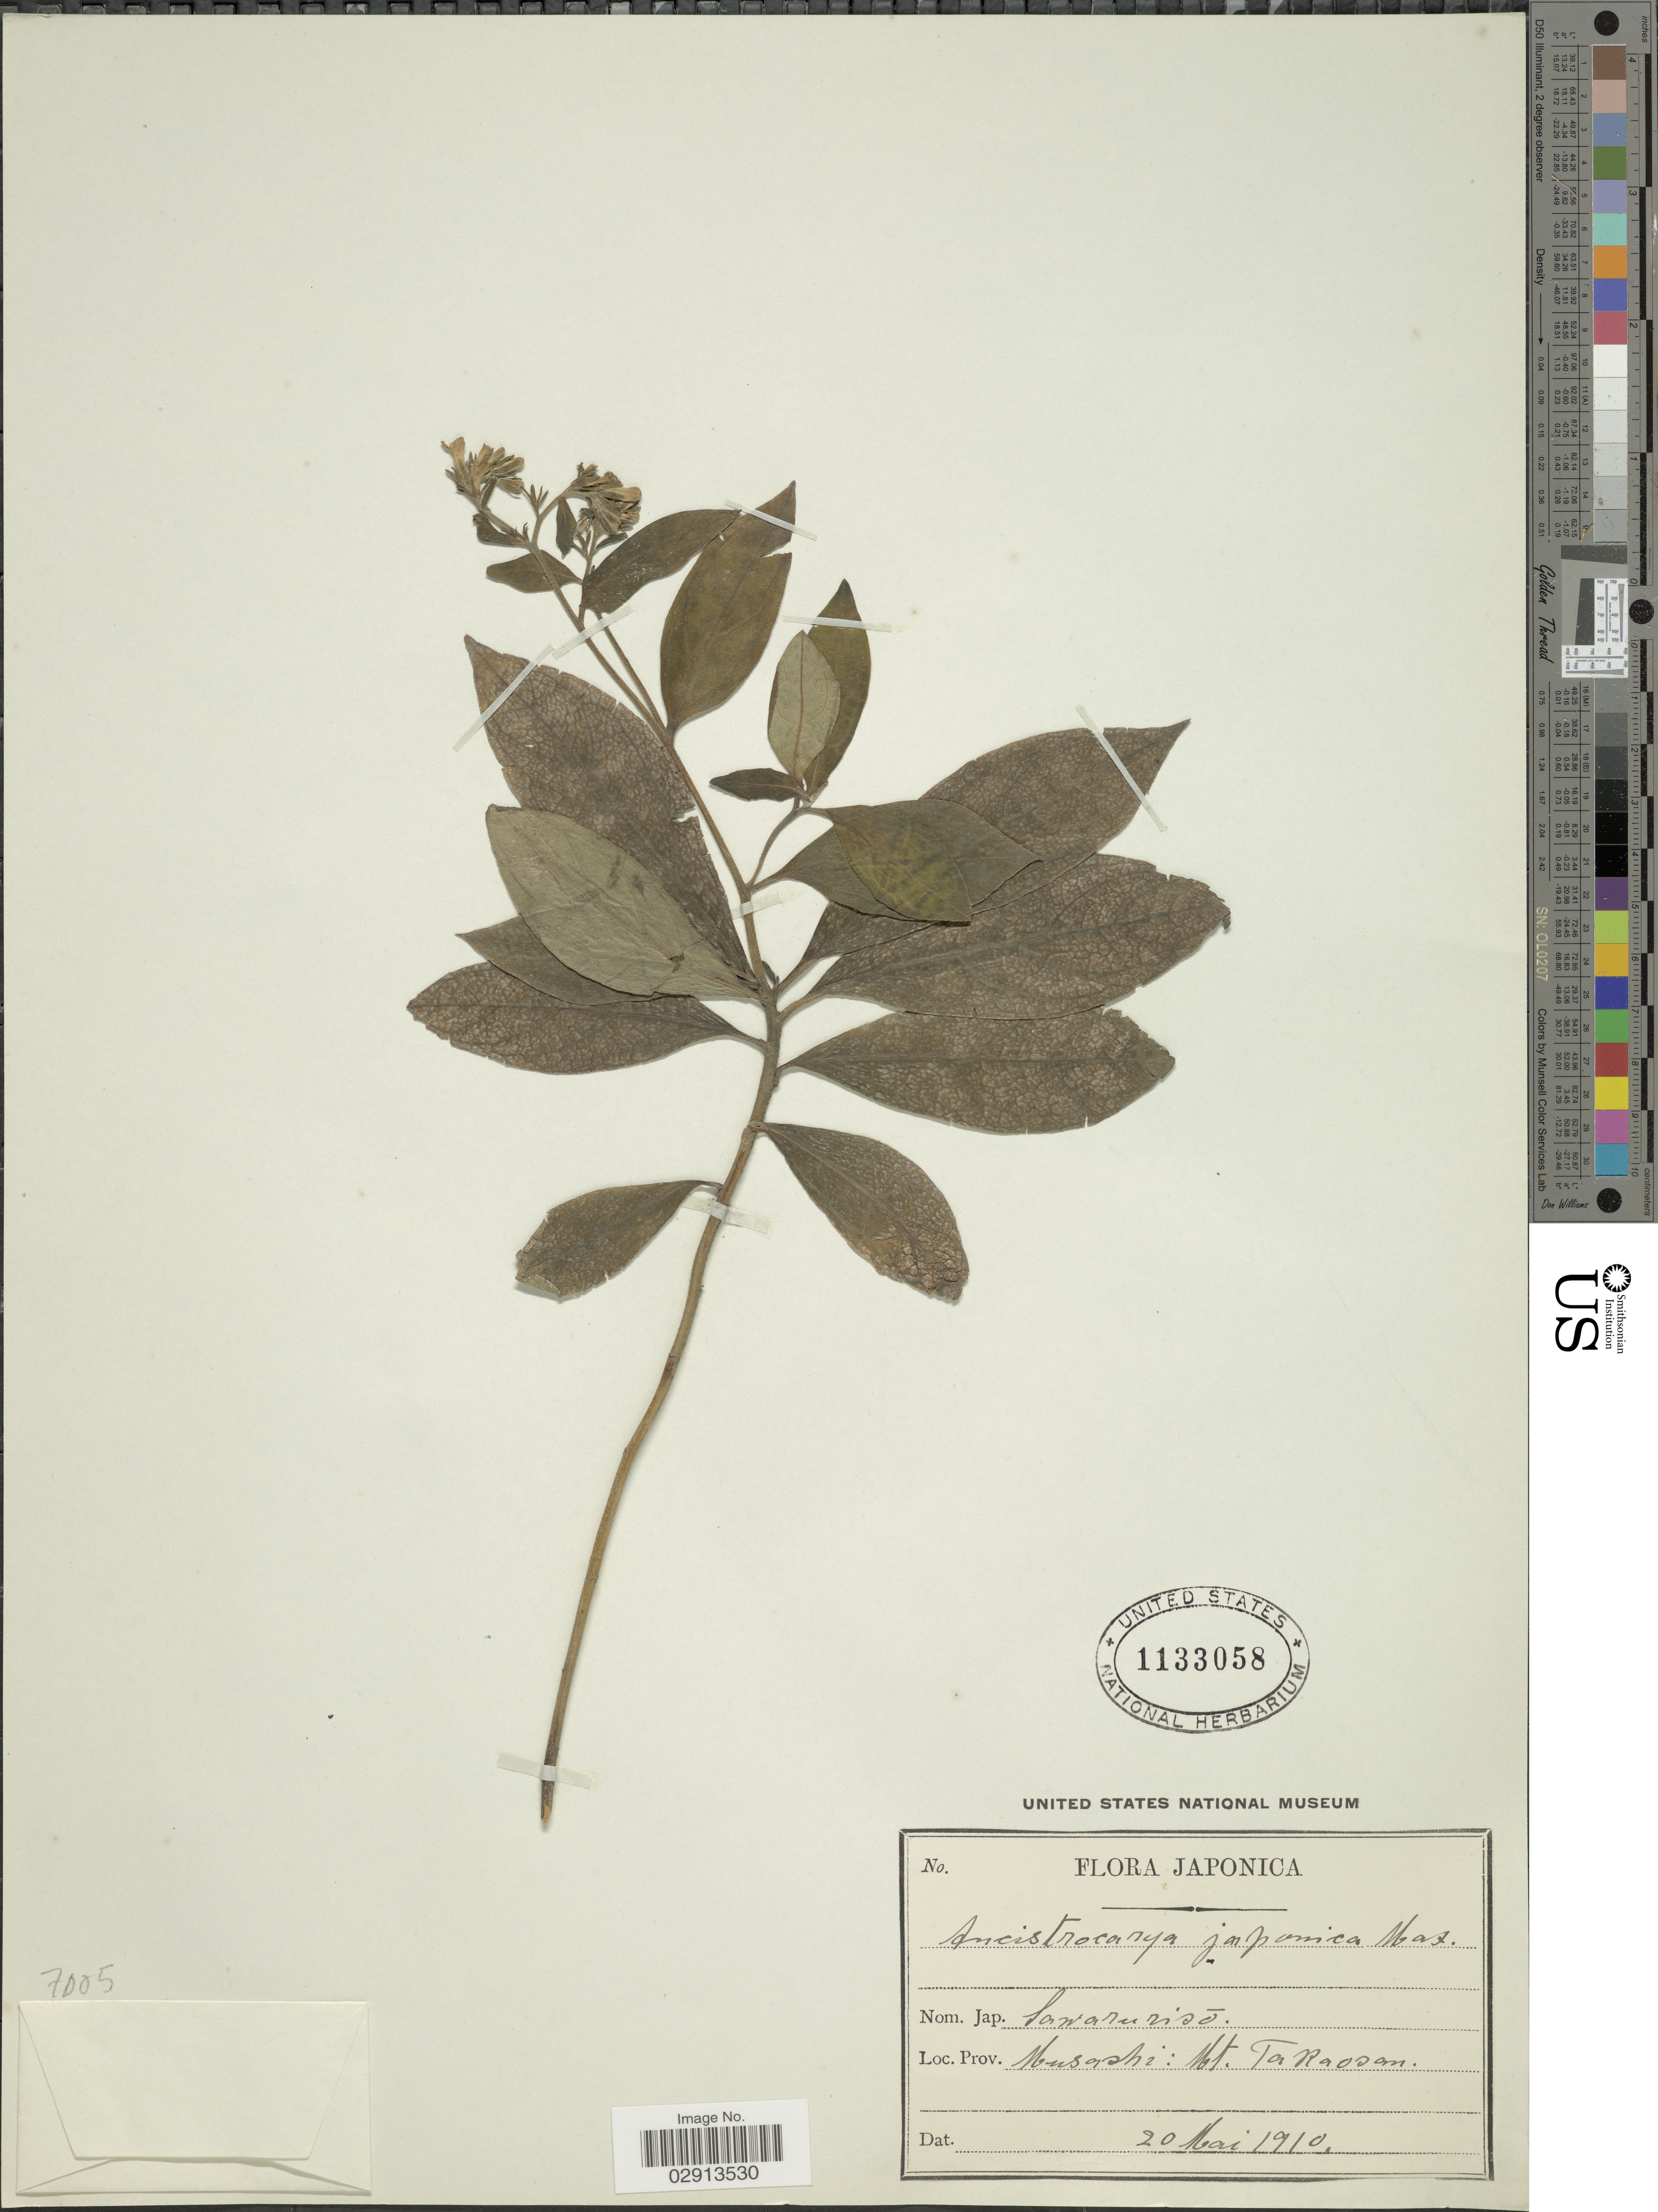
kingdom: Plantae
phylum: Tracheophyta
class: Magnoliopsida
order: Boraginales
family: Boraginaceae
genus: Ancistrocarya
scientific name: Ancistrocarya japonica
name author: Maxim.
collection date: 1910-05-20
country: Japan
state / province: Tokyo, Federal City of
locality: Musashi: Mt. Takaosan.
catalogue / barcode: US 1133058